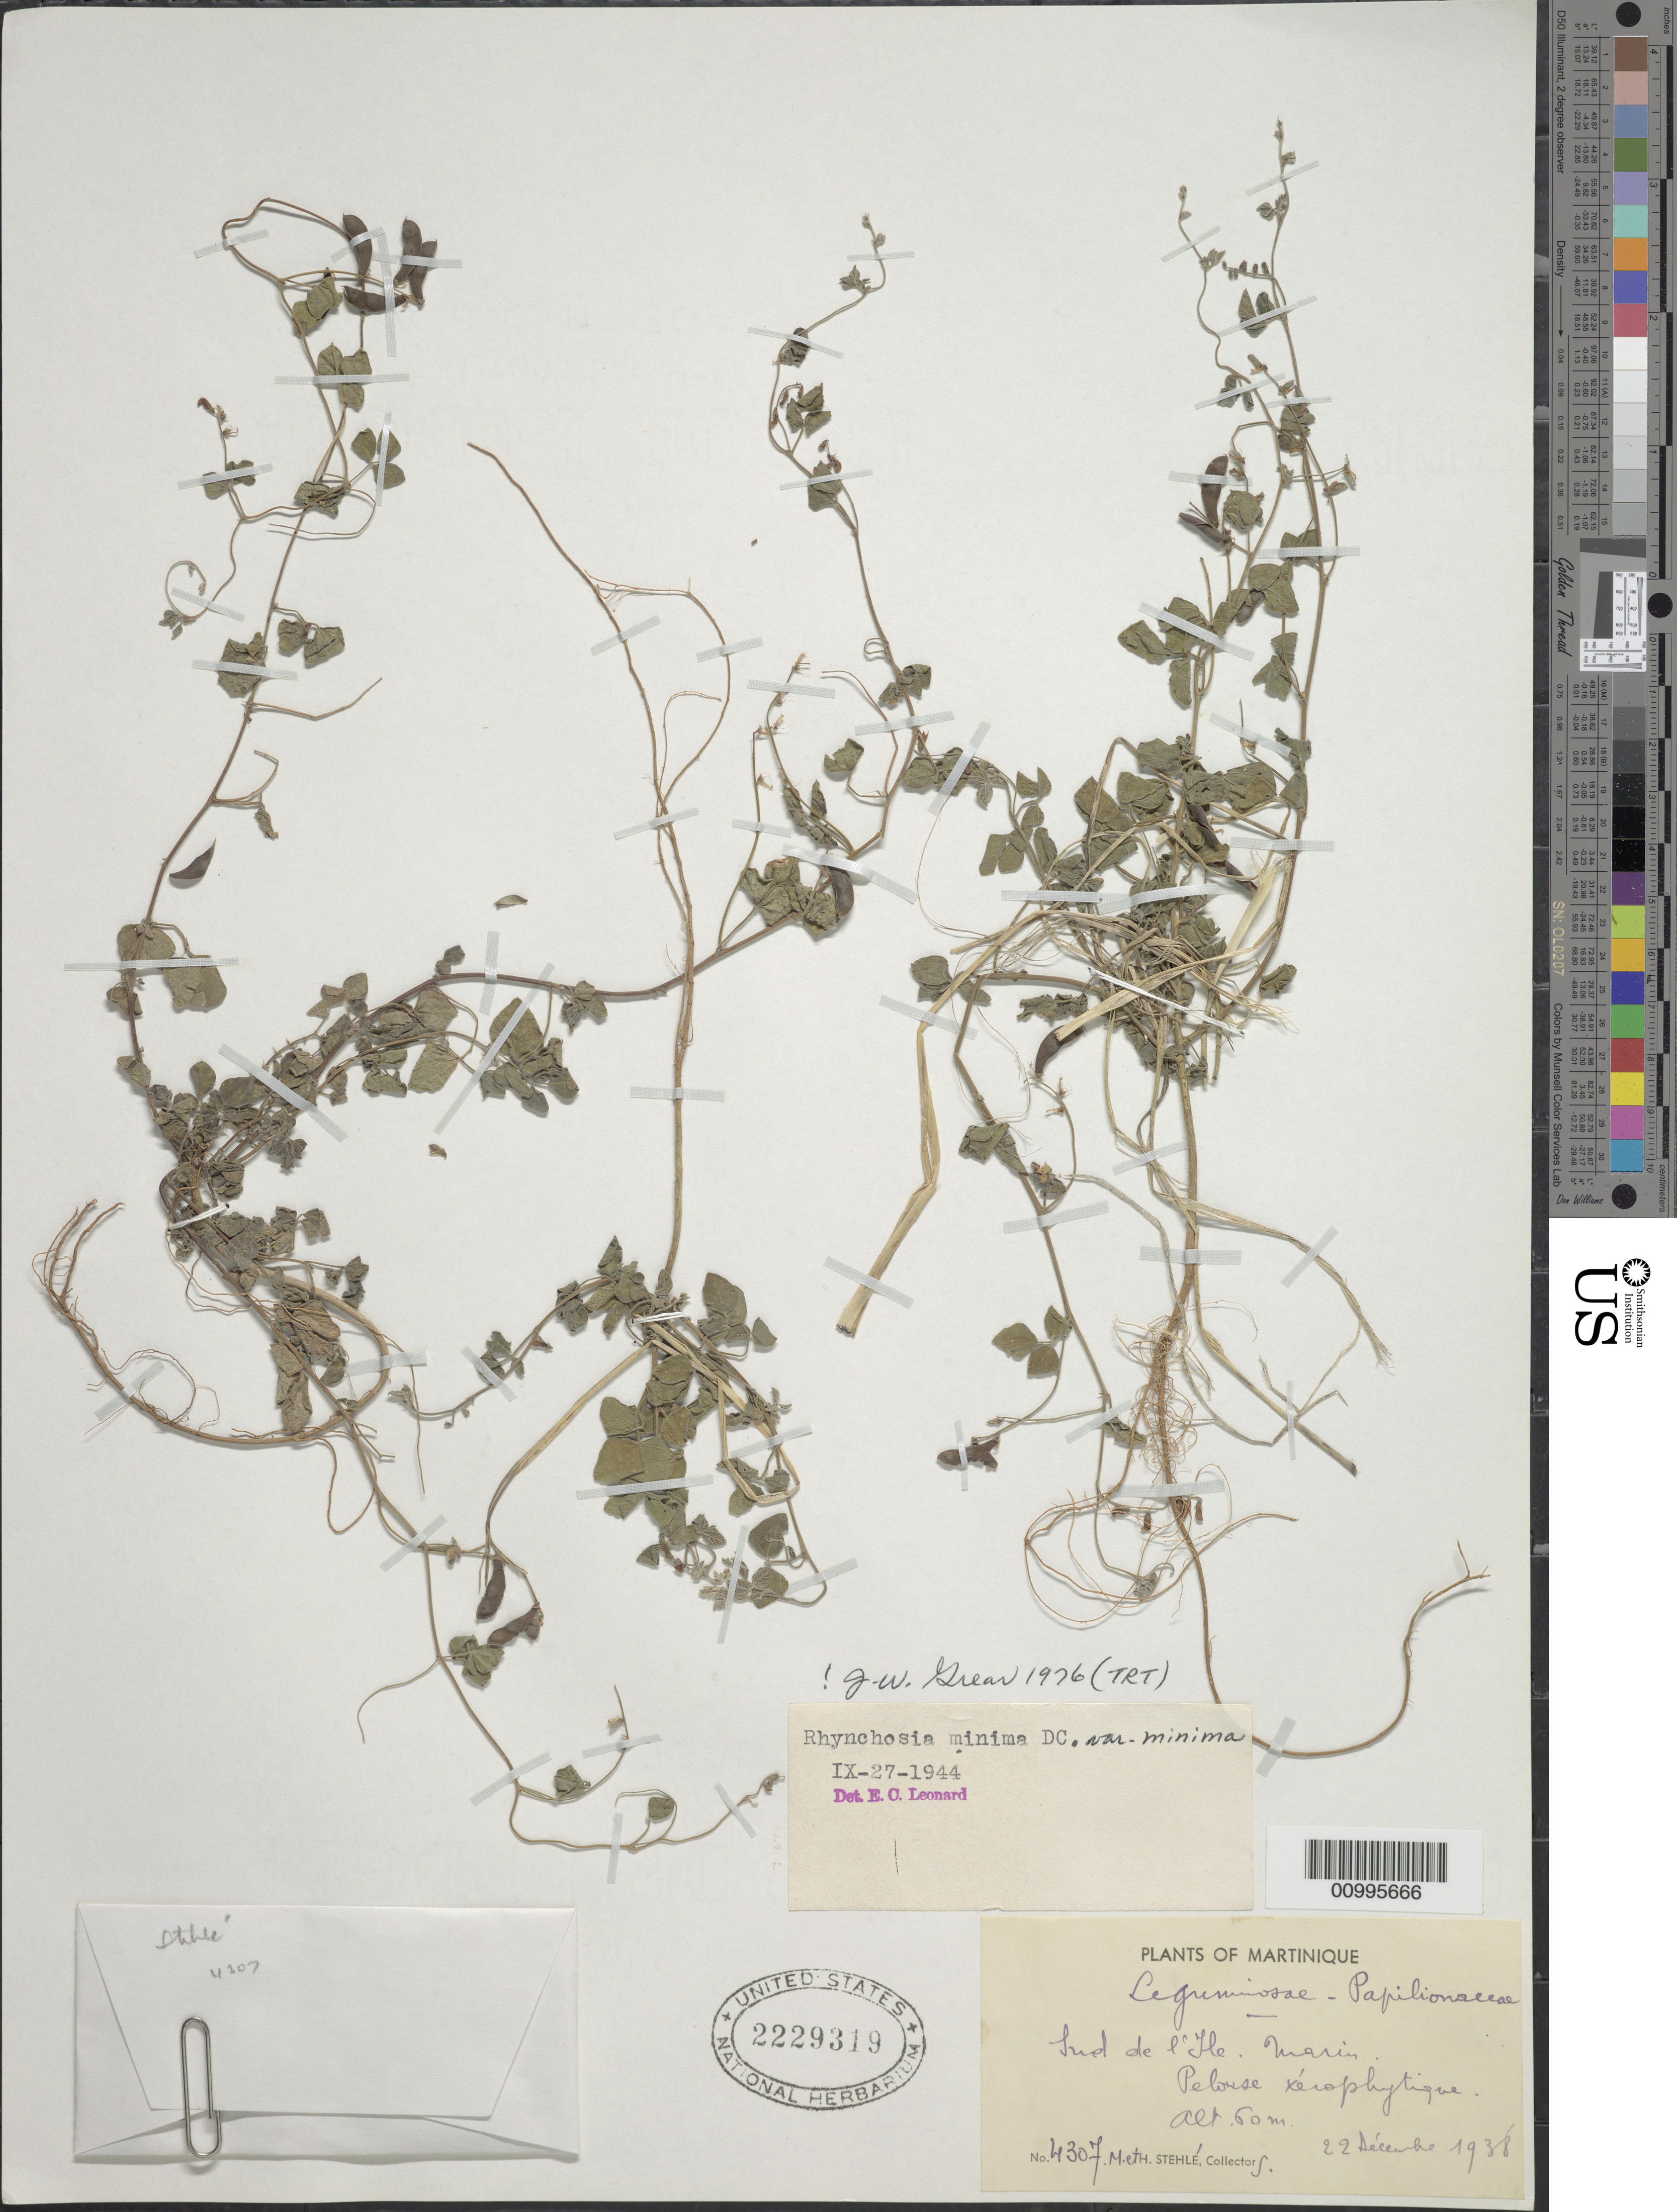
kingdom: Plantae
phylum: Tracheophyta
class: Magnoliopsida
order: Fabales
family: Fabaceae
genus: Rhynchosia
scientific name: Rhynchosia minima var. minima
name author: (L.) DC.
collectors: H. Stehlé & M. Stehlé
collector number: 4307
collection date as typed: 22 Dec 1938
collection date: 1938-12-22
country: Martinique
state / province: Le Marin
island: Martinique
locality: Marin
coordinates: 0 N, 0 E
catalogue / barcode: US 2229319